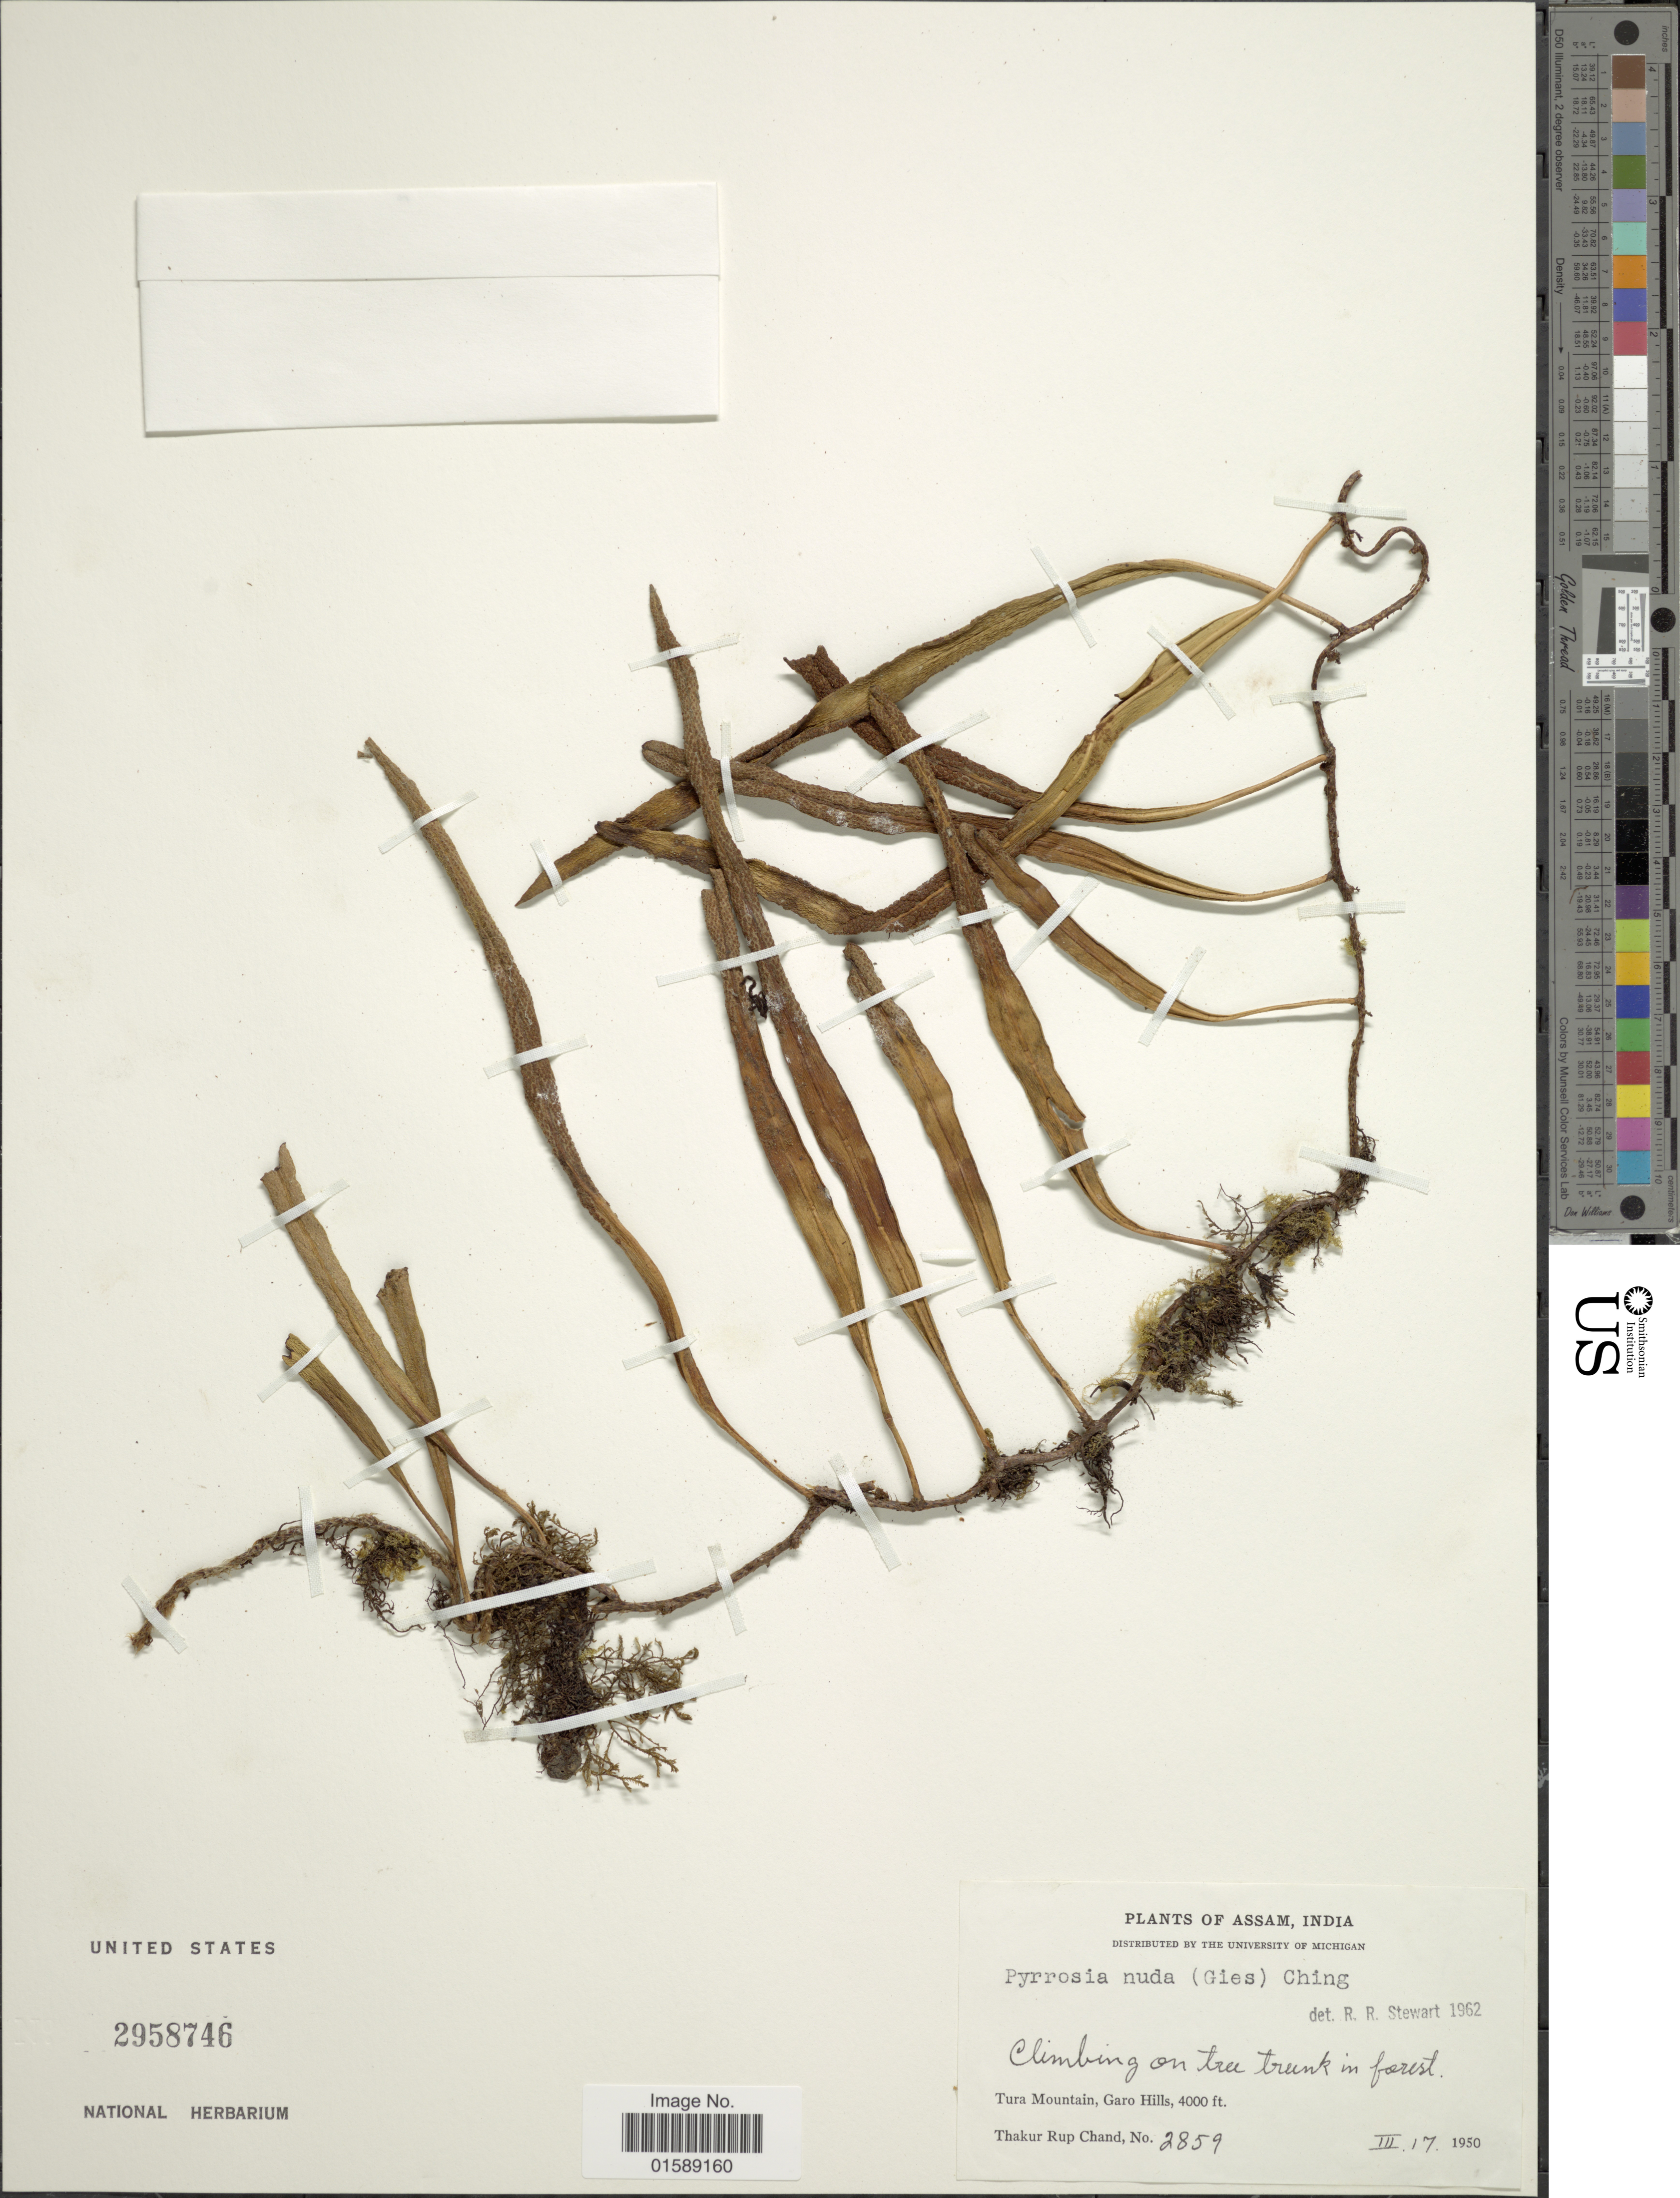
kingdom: Plantae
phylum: Tracheophyta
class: Polypodiopsida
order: Polypodiales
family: Polypodiaceae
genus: Pyrrosia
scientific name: Pyrrosia nuda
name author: (Giesenh.) Ching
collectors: T. R. Chand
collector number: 2859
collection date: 1950-03-17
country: India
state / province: Meghalaya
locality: Tura Mountain, Garo Hills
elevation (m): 1219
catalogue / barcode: US 2958746